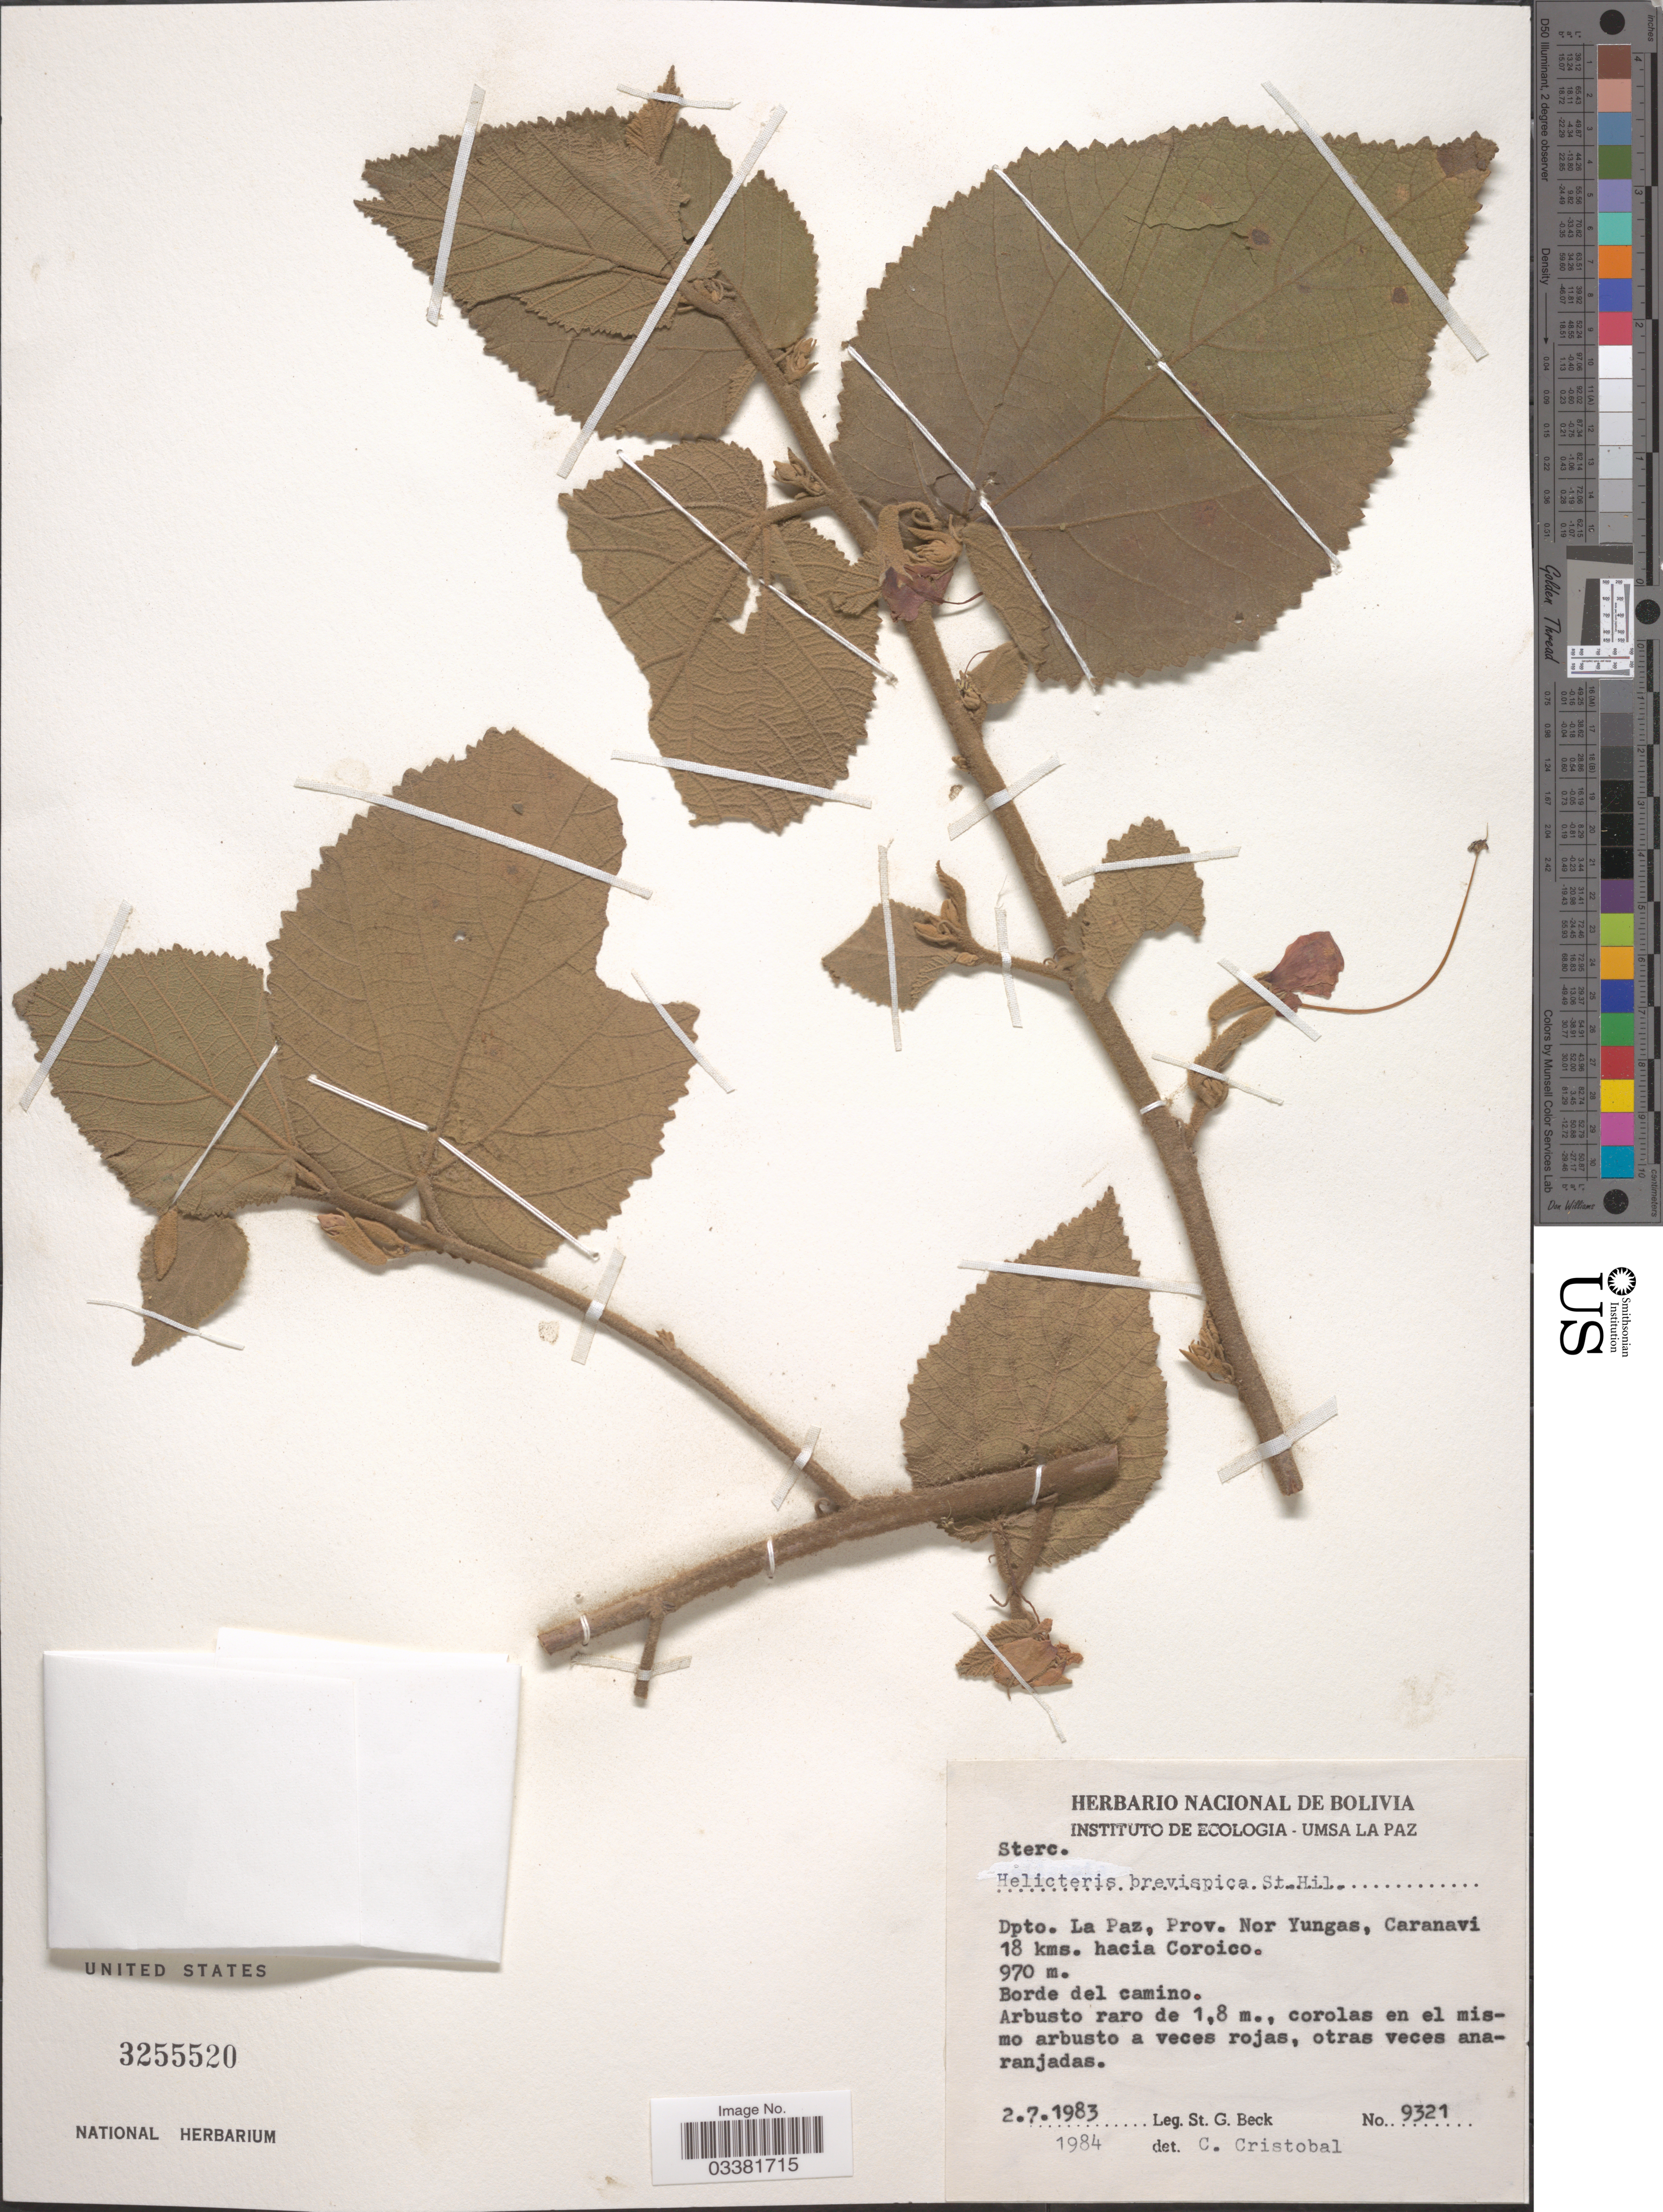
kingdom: Plantae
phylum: Tracheophyta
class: Magnoliopsida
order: Malvales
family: Malvaceae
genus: Helicteres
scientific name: Helicteres brevispira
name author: A. St.-Hil.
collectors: S. G. Beck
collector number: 9321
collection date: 1983-07-02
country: Bolivia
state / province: La Paz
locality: Dpto. La Paz, Prov. Nor Yungas, Caranavi 18 kms. hacia Coroico.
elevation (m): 970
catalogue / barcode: US 3255520